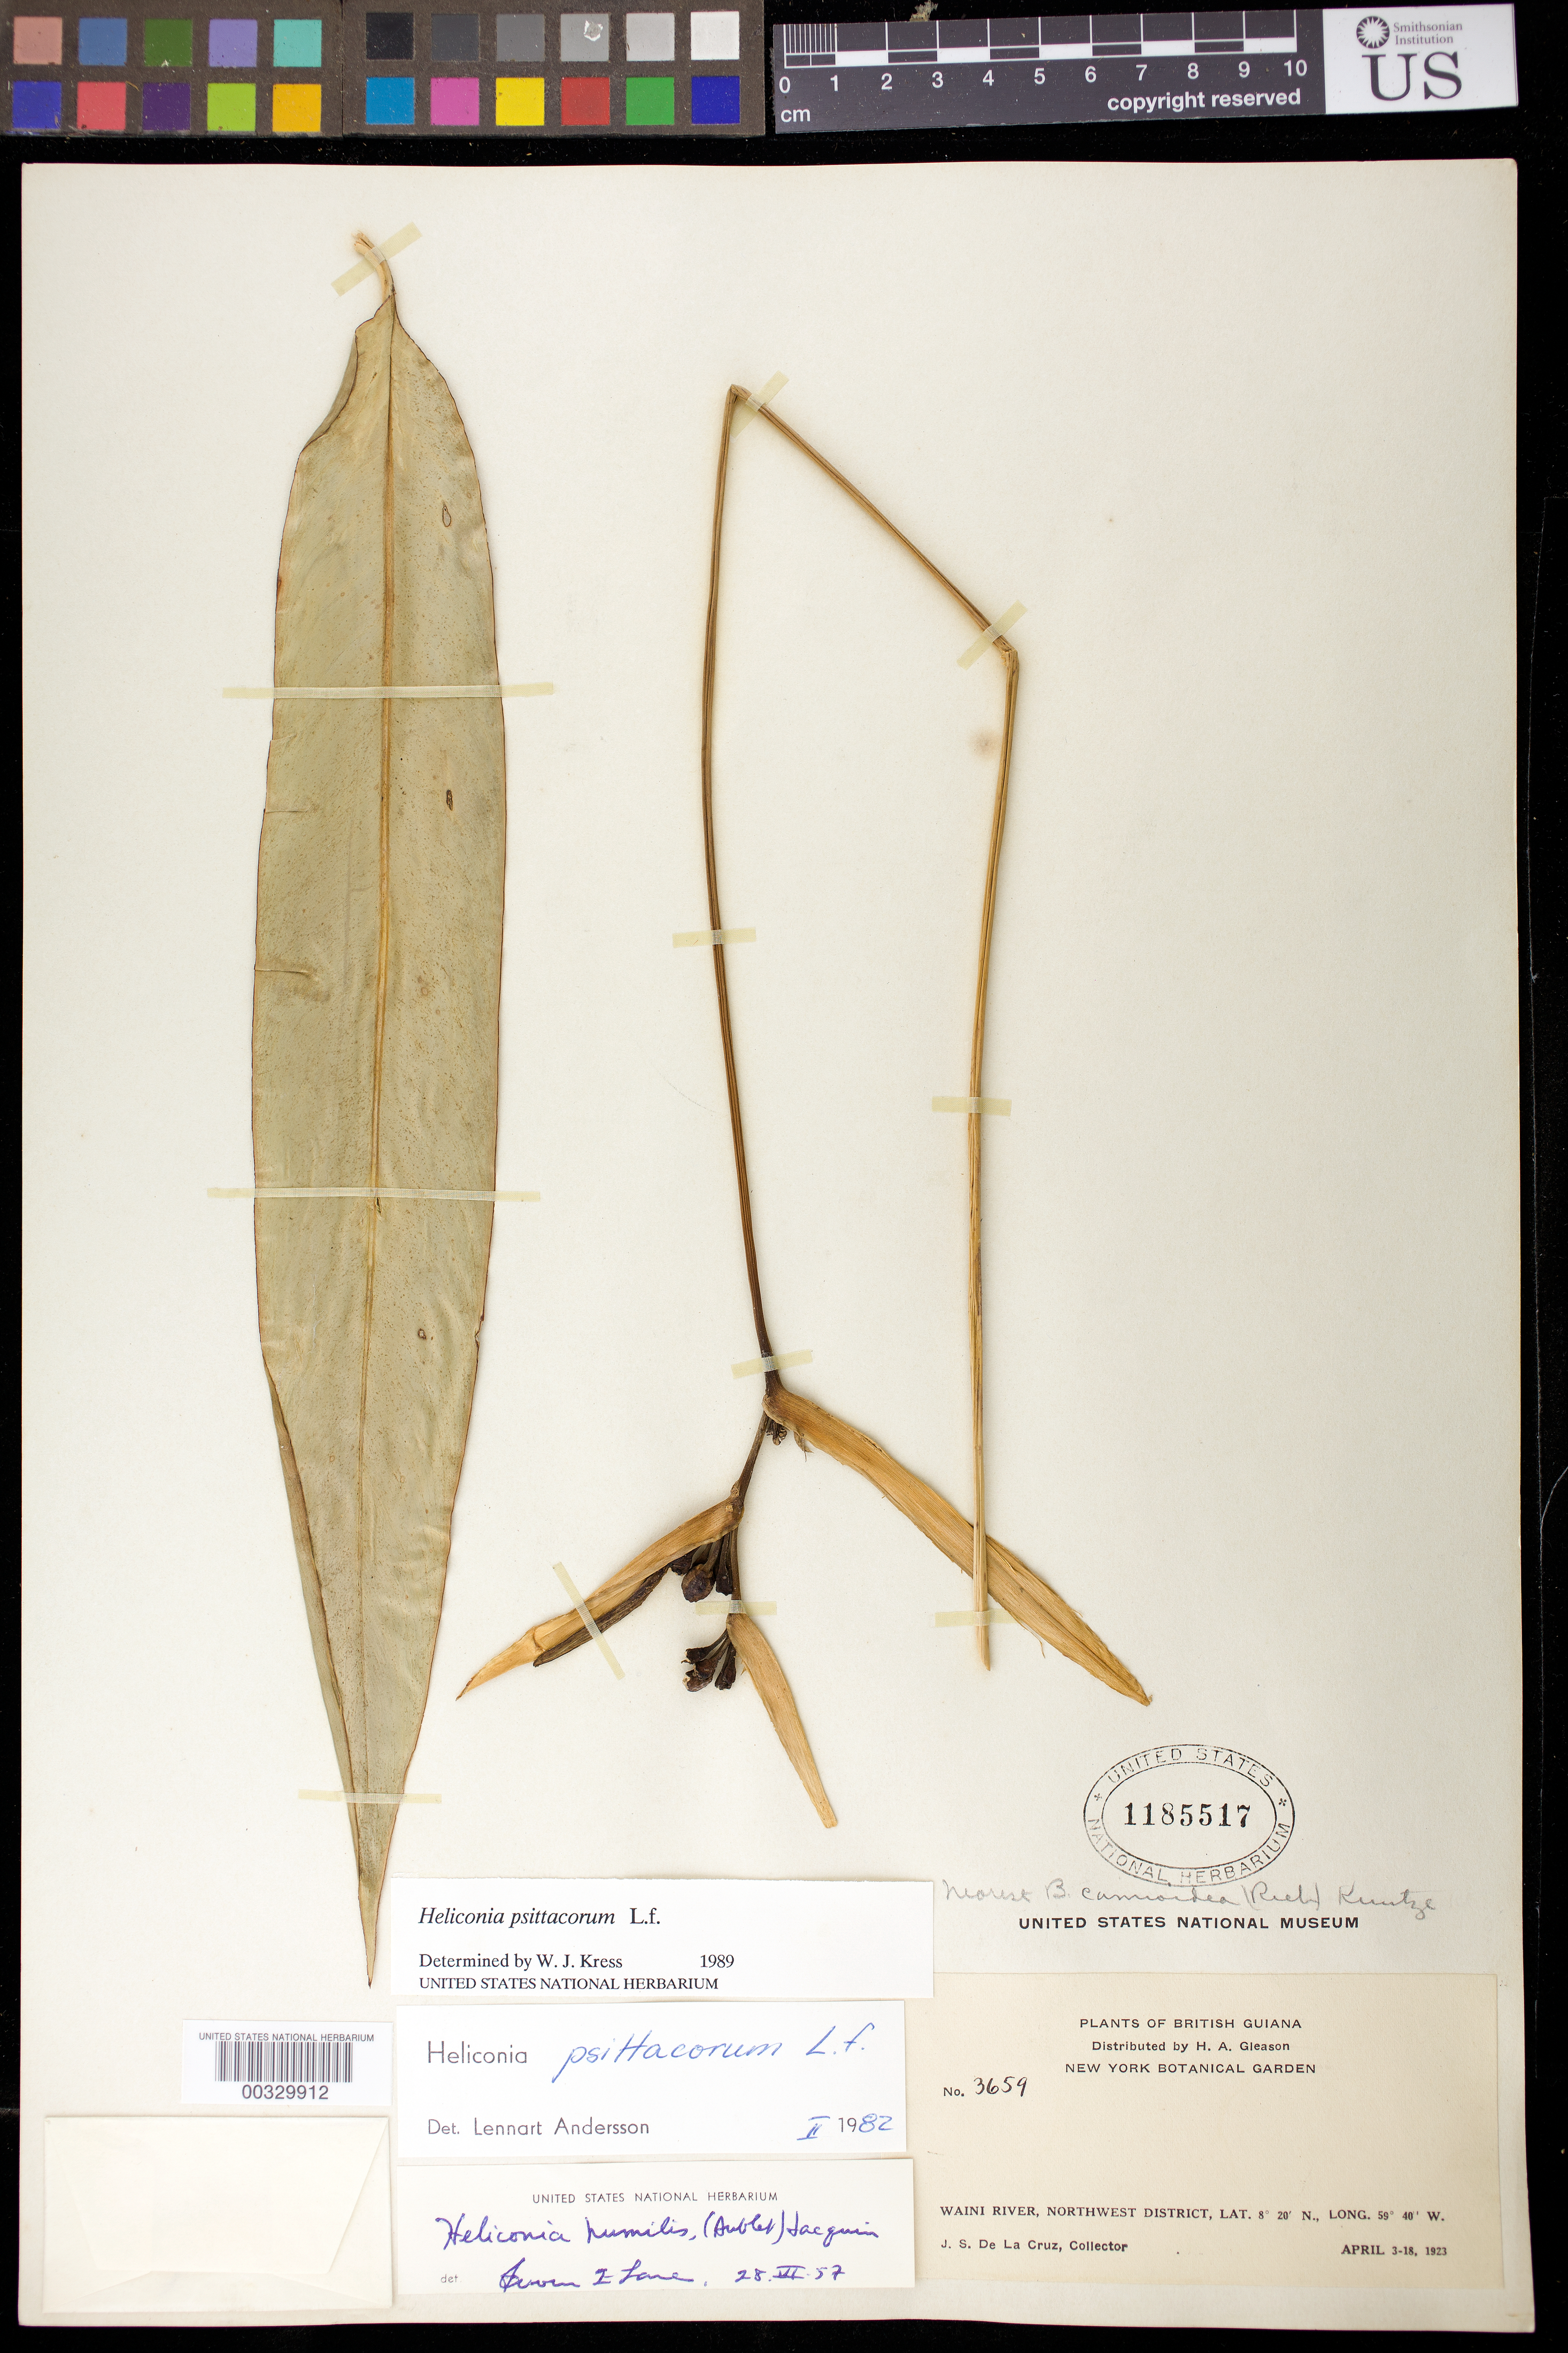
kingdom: Plantae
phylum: Tracheophyta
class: Liliopsida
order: Zingiberales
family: Heliconiaceae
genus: Heliconia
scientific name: Heliconia psittacorum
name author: L. f.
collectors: J. S. de la Cruz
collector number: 3659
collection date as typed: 03 Apr 1923 to 18 Apr 1923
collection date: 1923-04-03/1923-04-18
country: Guyana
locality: Waini river, northwest dist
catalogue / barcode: US 1185517